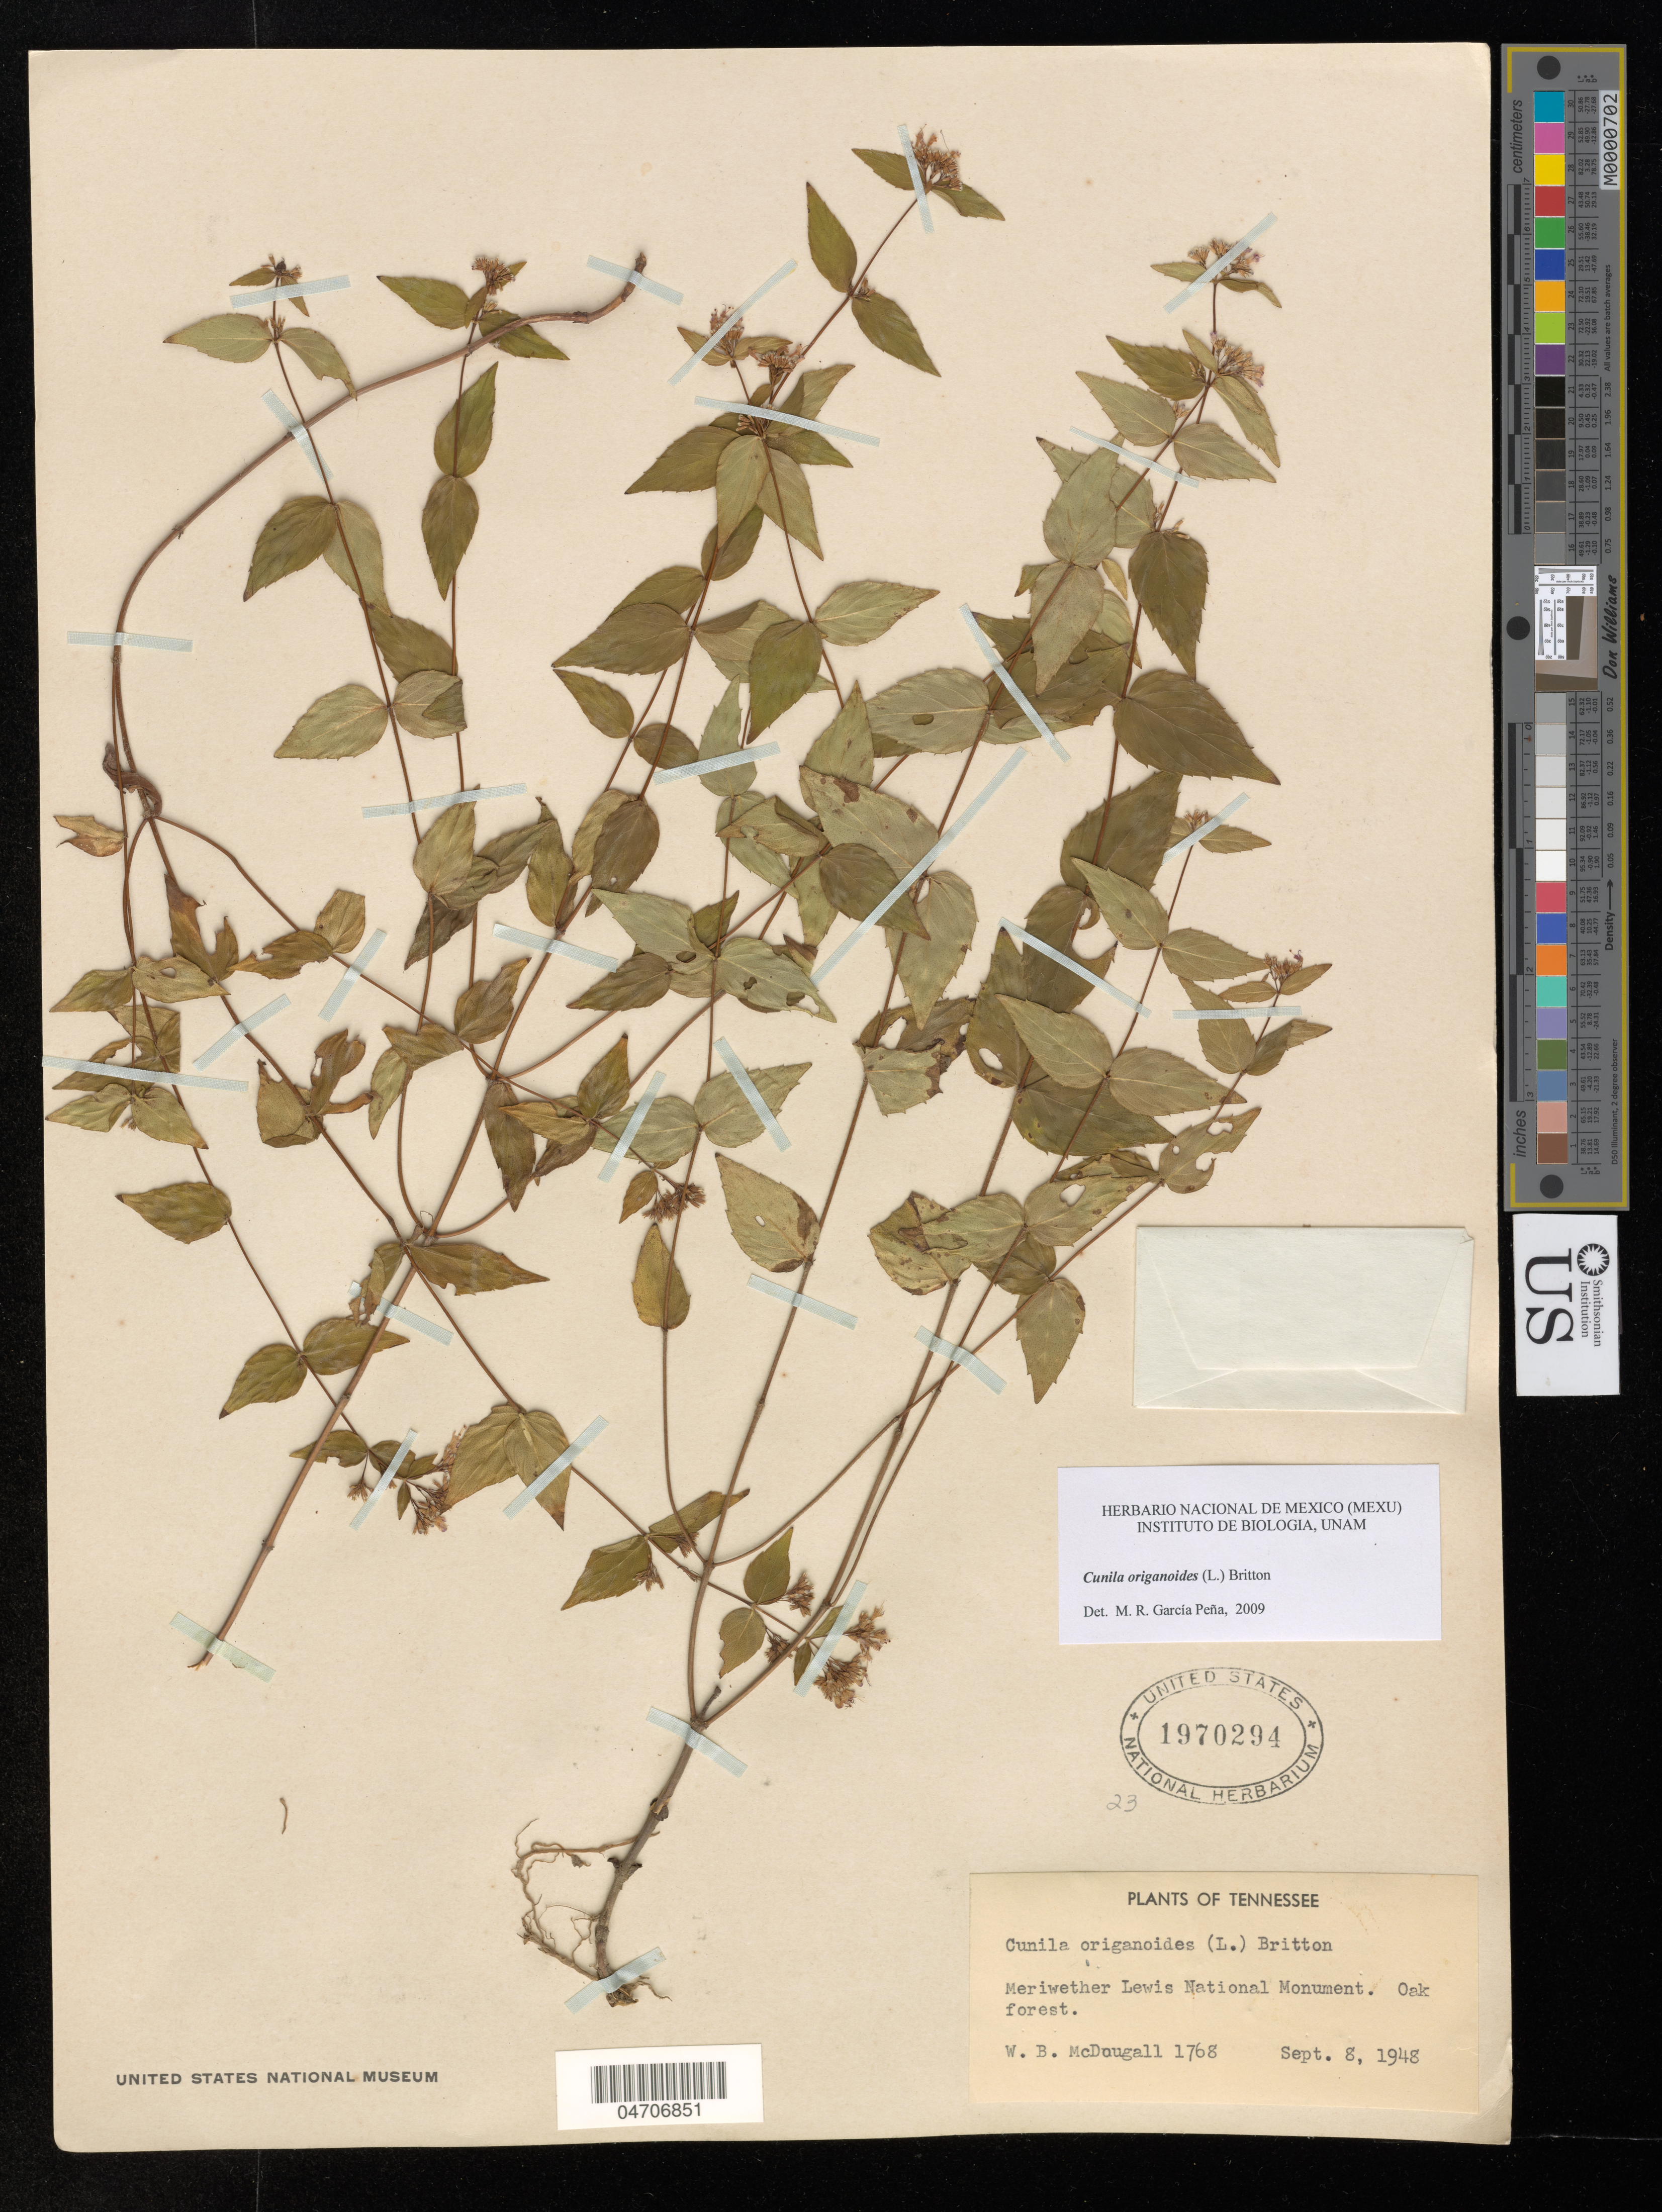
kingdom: Plantae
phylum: Tracheophyta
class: Magnoliopsida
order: Lamiales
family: Lamiaceae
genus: Cunila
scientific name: Cunila origanoides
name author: (L.) Britton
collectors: W. McDougall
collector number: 1768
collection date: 1948-09-08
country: United States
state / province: Tennessee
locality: Meriwether Lewis National Monument. Oak forest.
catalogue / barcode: US 1970294